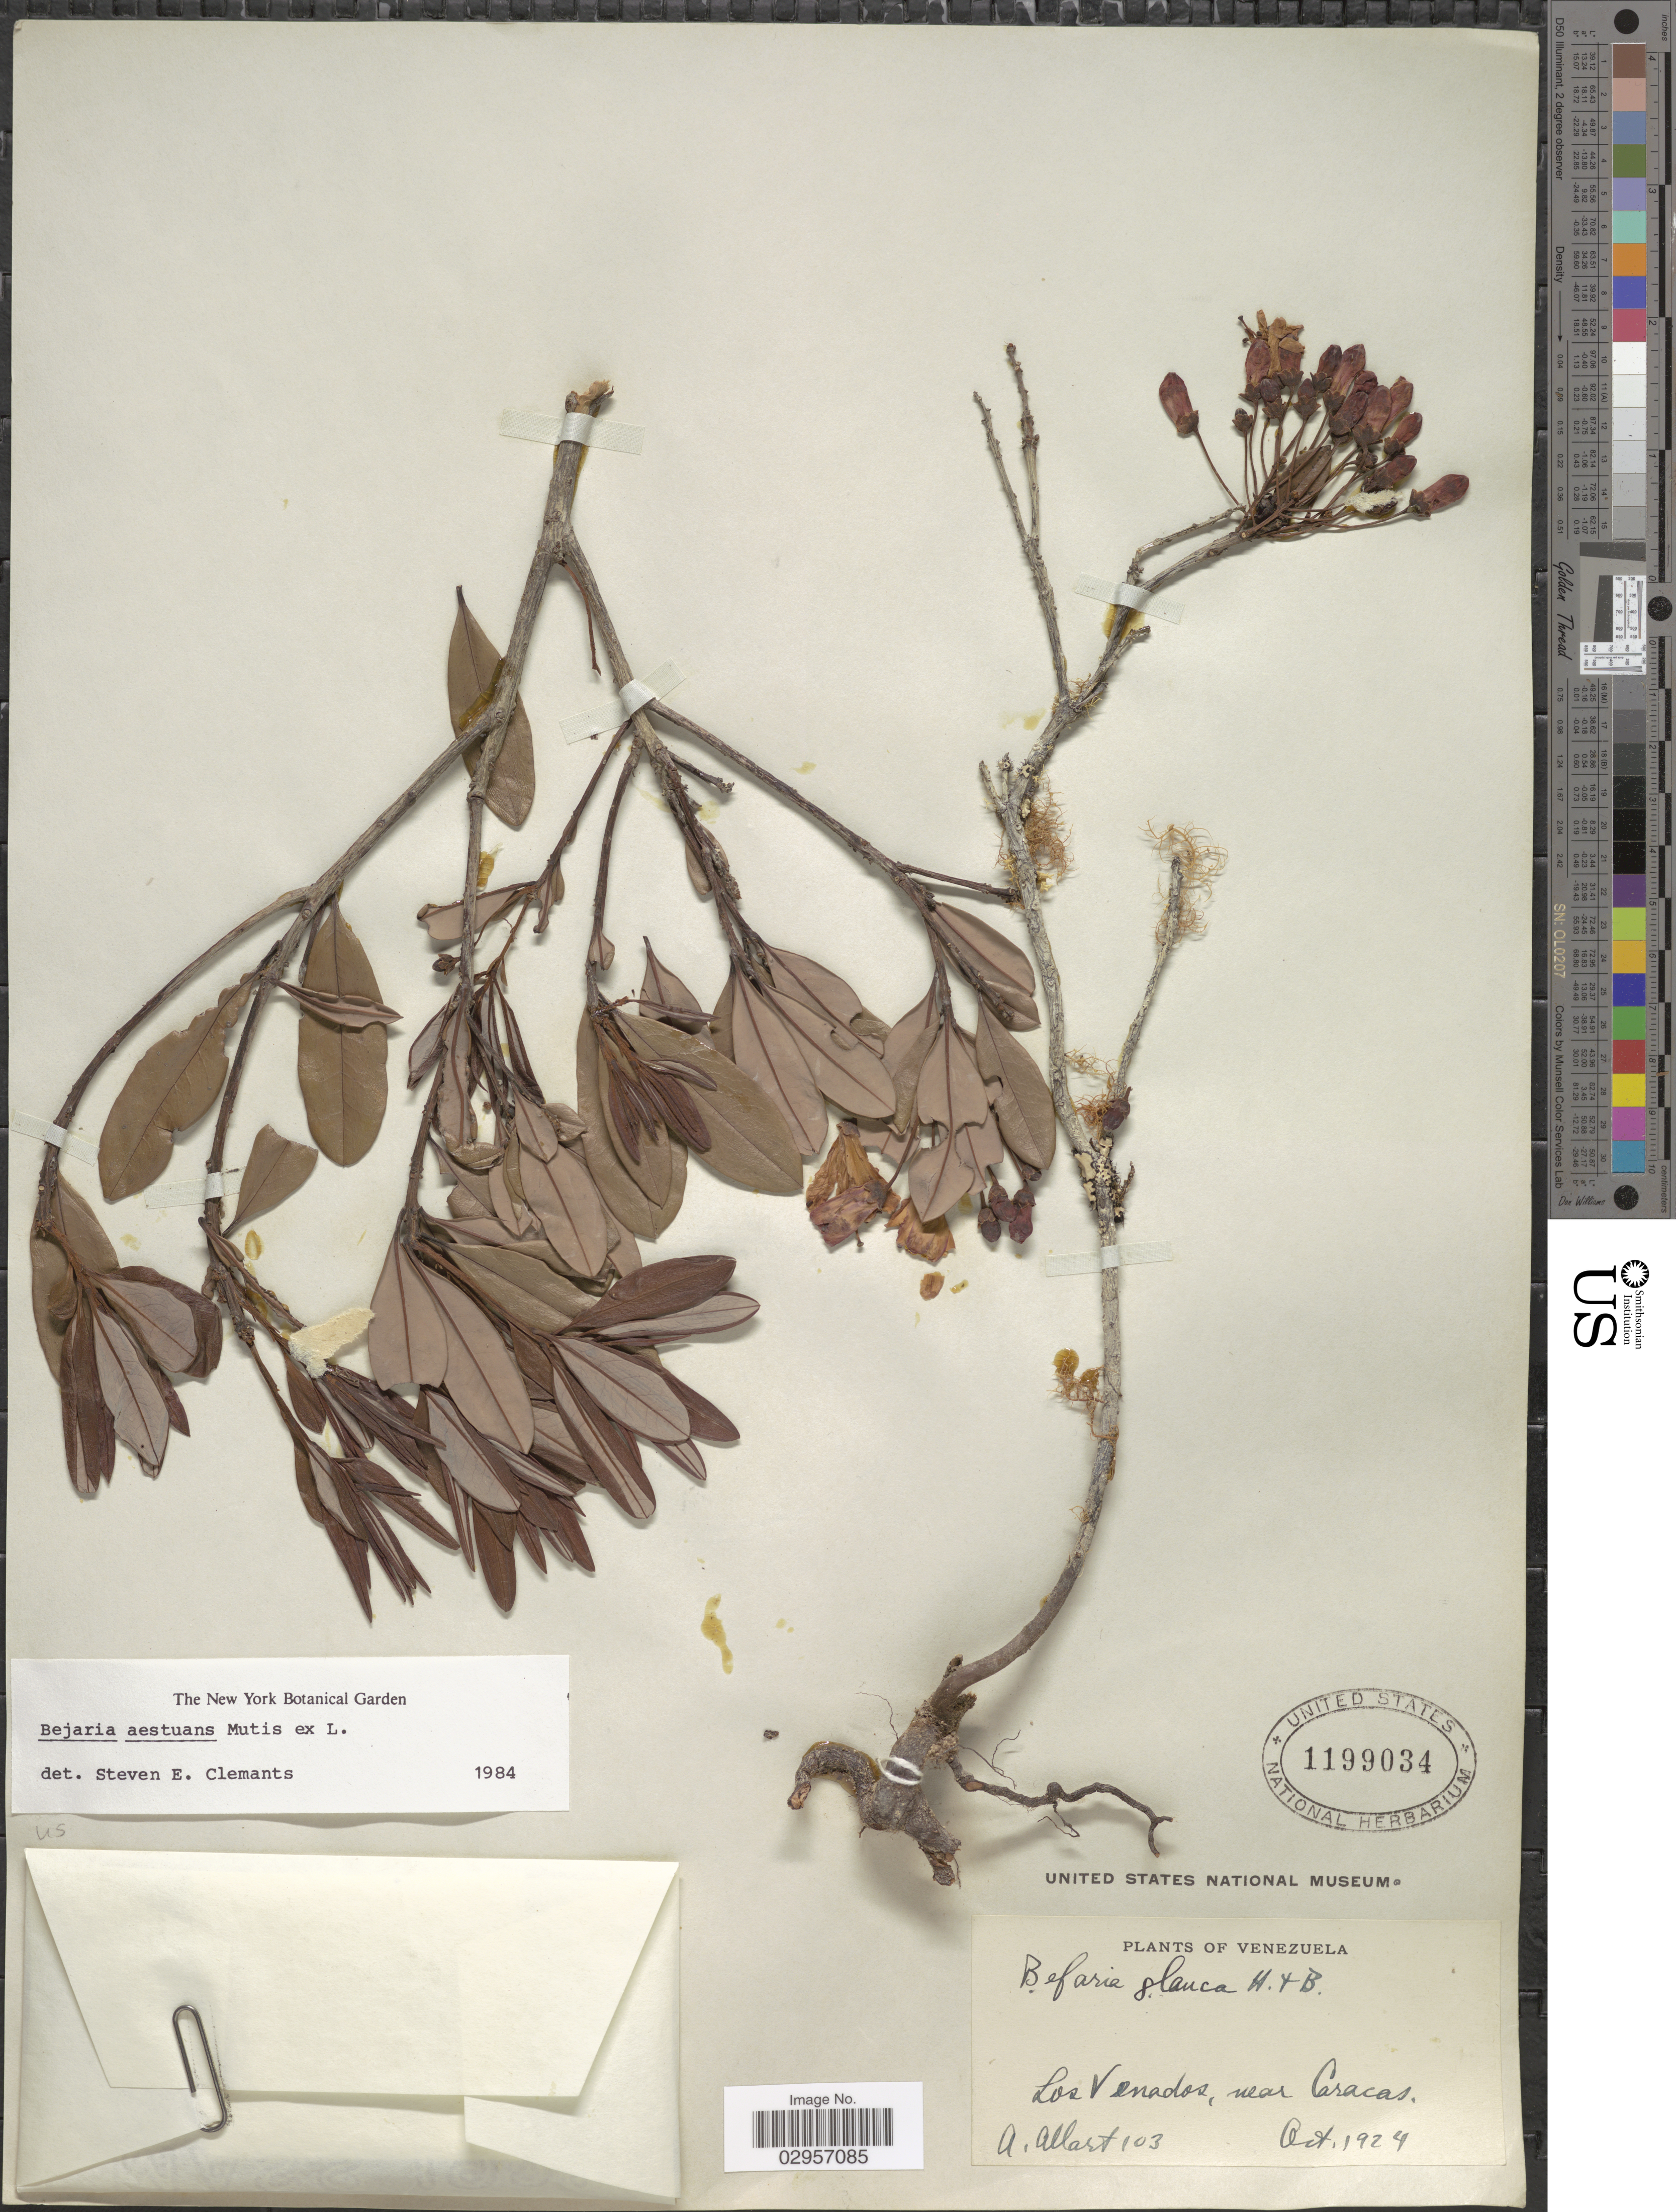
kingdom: Plantae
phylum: Tracheophyta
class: Magnoliopsida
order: Ericales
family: Ericaceae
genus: Befaria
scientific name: Befaria aestuans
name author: Mutis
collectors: A. Allart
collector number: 103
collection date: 1924-10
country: Venezuela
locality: Los Venados, near Caracas.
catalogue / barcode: US 1199034